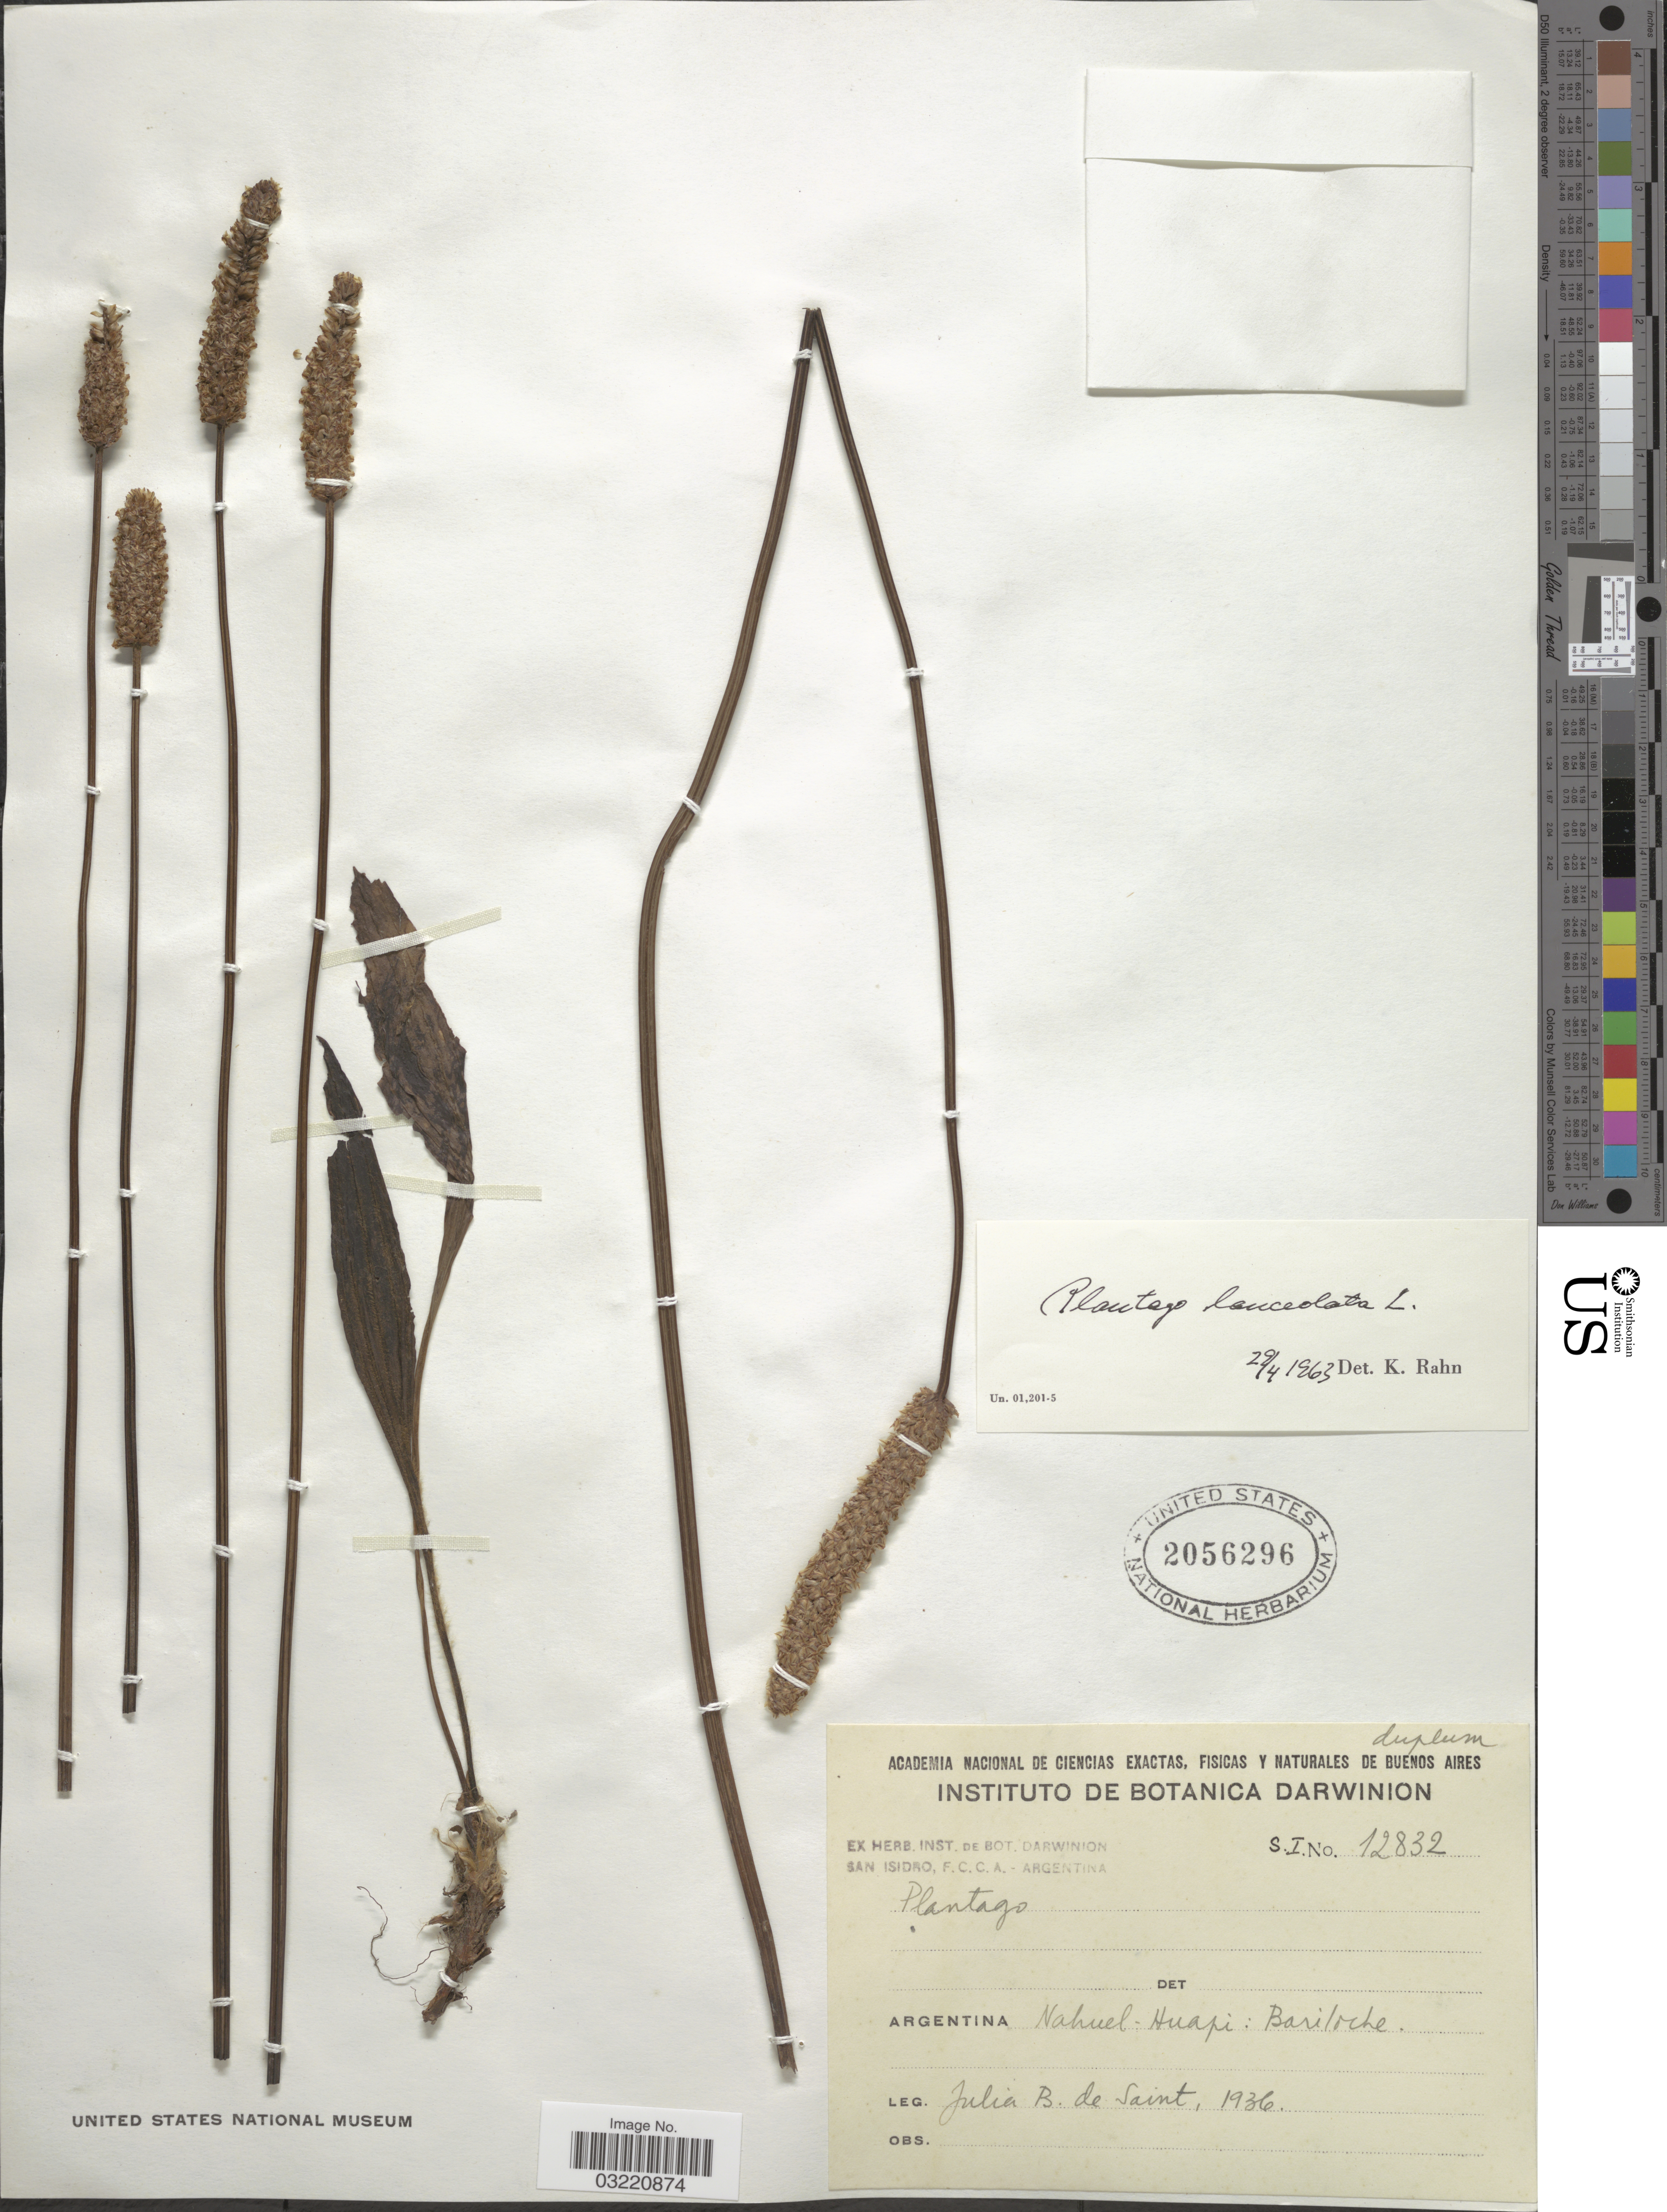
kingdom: Plantae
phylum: Tracheophyta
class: Magnoliopsida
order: Lamiales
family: Plantaginaceae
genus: Plantago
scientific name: Plantago lanceolata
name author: L.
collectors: J. De Saint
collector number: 12832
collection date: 1936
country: Argentina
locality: Nahuel-Huapi: Bariloche.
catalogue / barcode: US 2056296